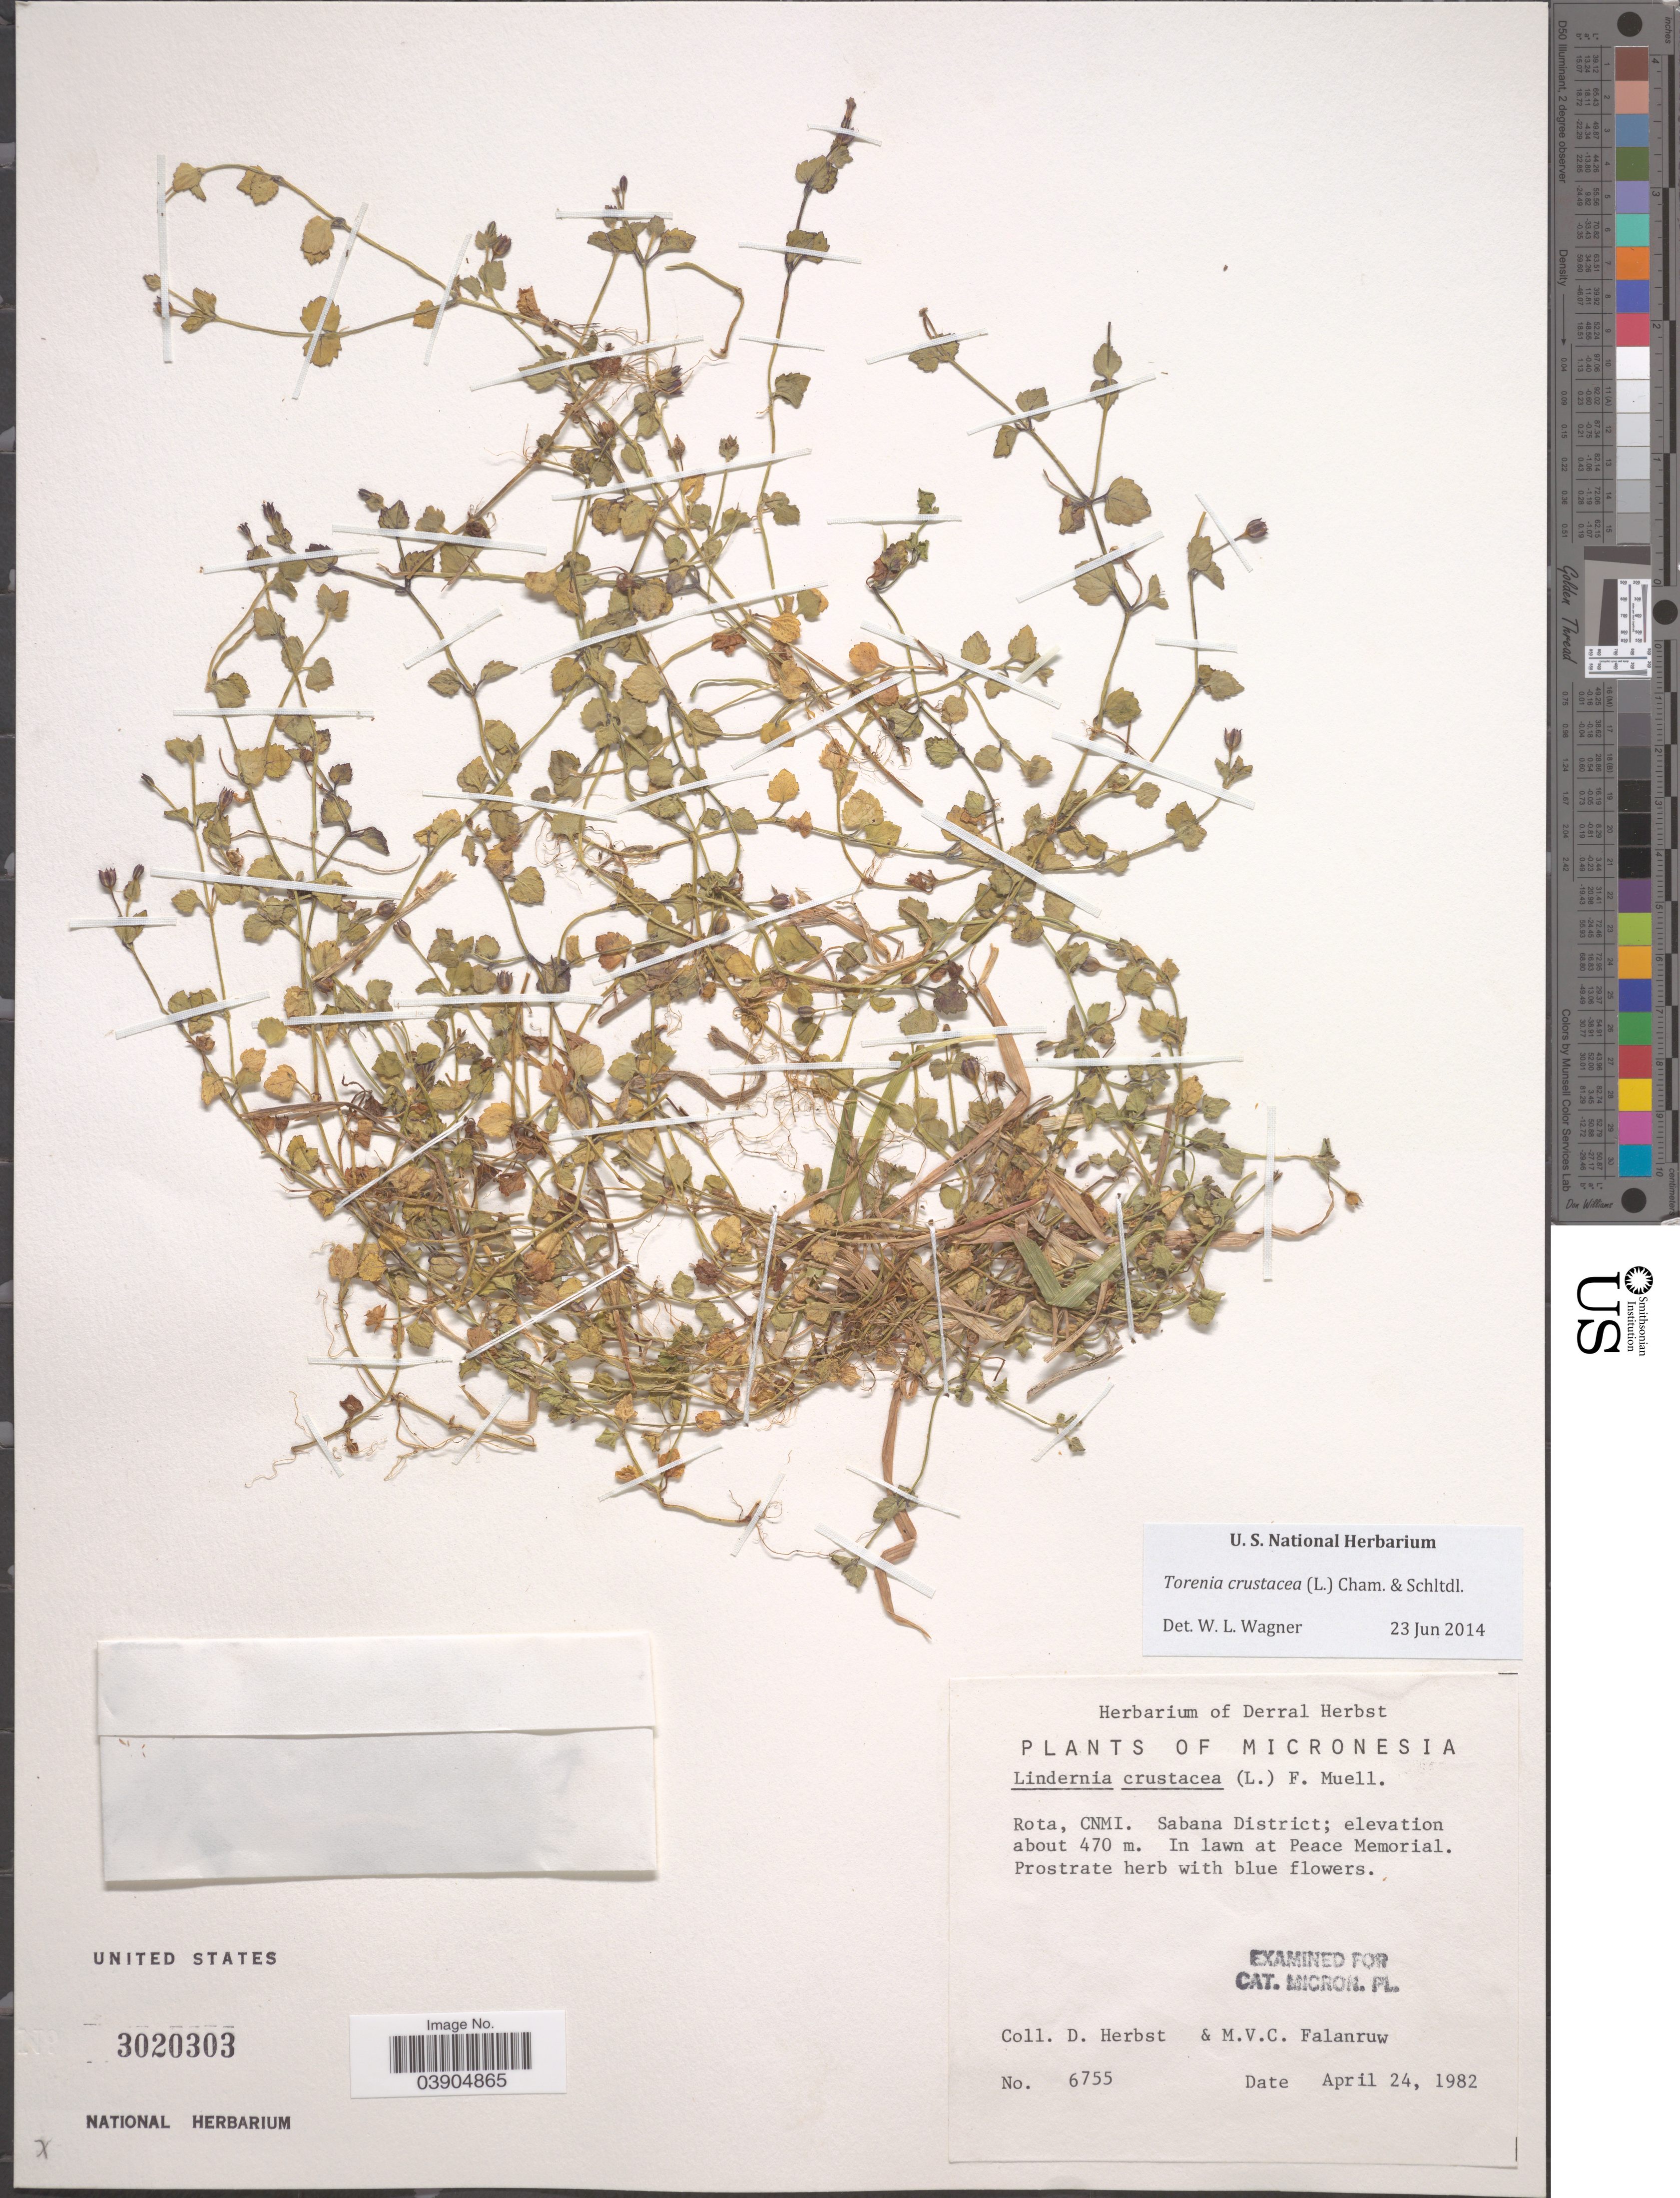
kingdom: Plantae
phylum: Tracheophyta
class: Magnoliopsida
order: Lamiales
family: Linderniaceae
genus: Lindernia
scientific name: Lindernia crustacea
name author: (L.) F. Muell.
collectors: D. Herbst & M. V. Falanruw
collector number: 6755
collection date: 1982-04-24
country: Northern Mariana Islands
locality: Micronesia. Rota, CNMI. Sabana District. In lawn at Peace Memorial.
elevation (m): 470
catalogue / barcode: US 3020303